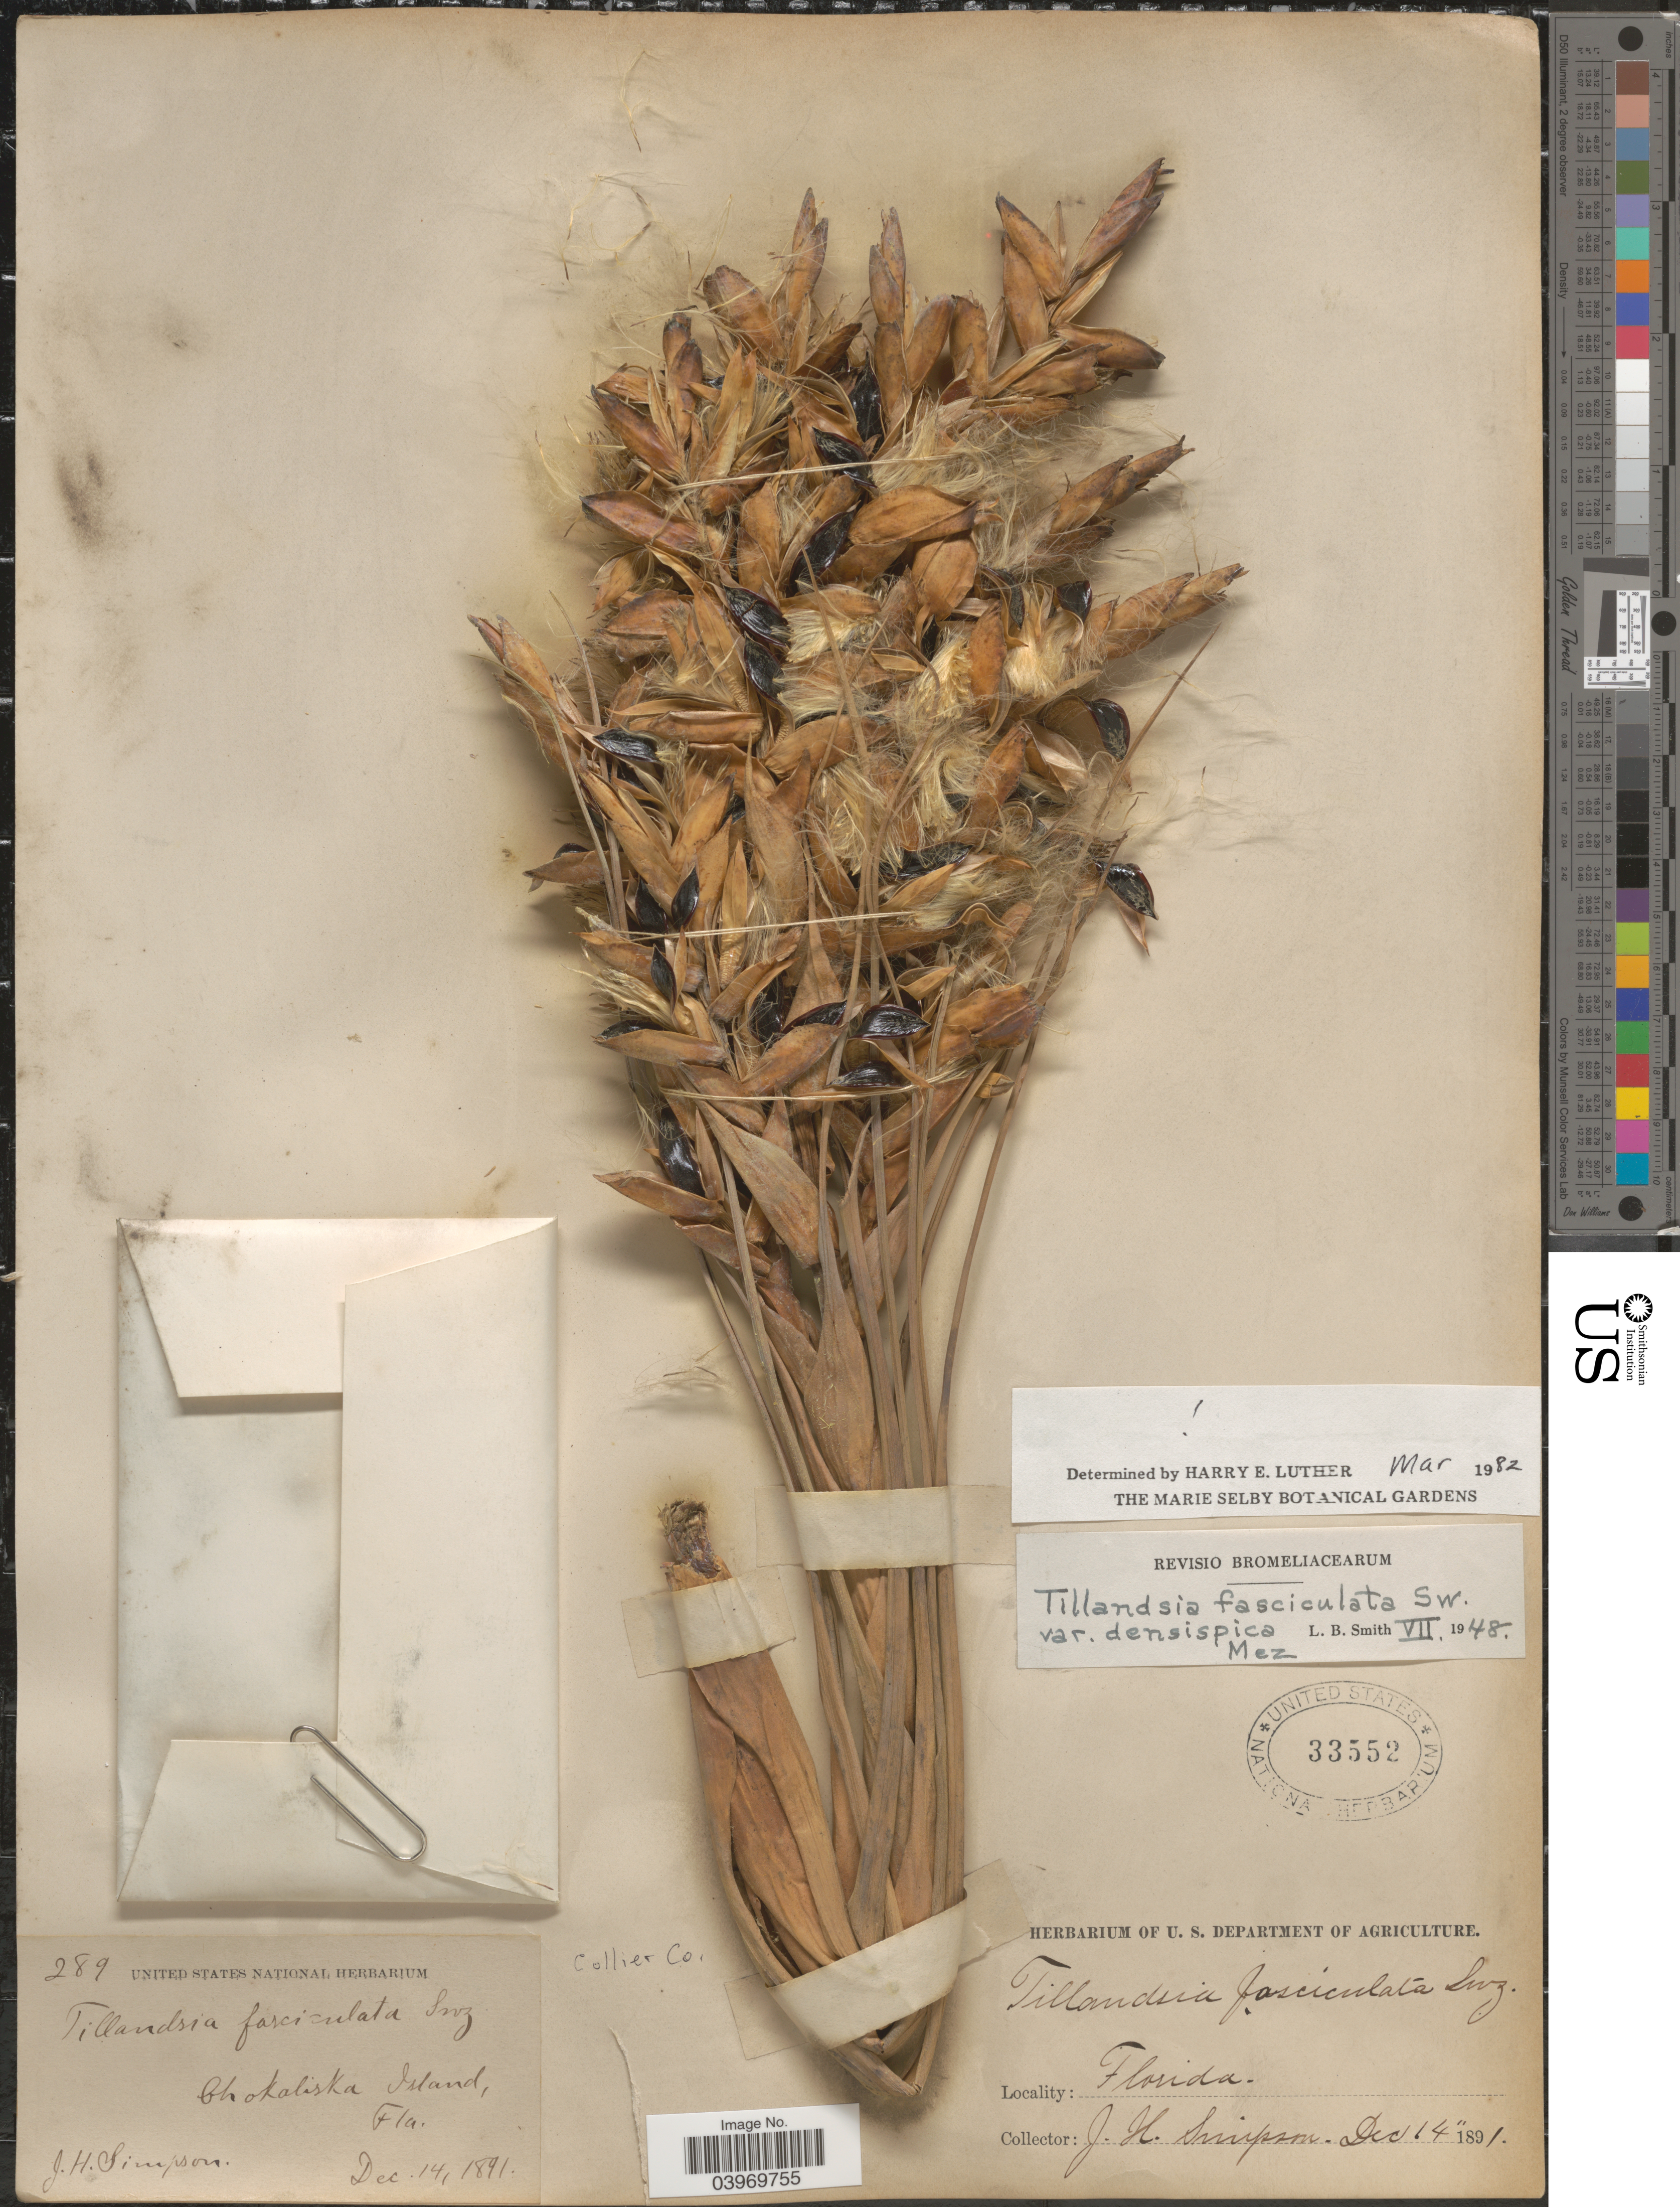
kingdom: Plantae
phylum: Tracheophyta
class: Liliopsida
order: Poales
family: Bromeliaceae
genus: Tillandsia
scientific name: Tillandsia fasciculata var. densispica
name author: Mez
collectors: J. H. Simpson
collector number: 289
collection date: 1891-12-14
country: United States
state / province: Florida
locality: Chokaliska Island. Collier Co.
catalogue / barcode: US 33552